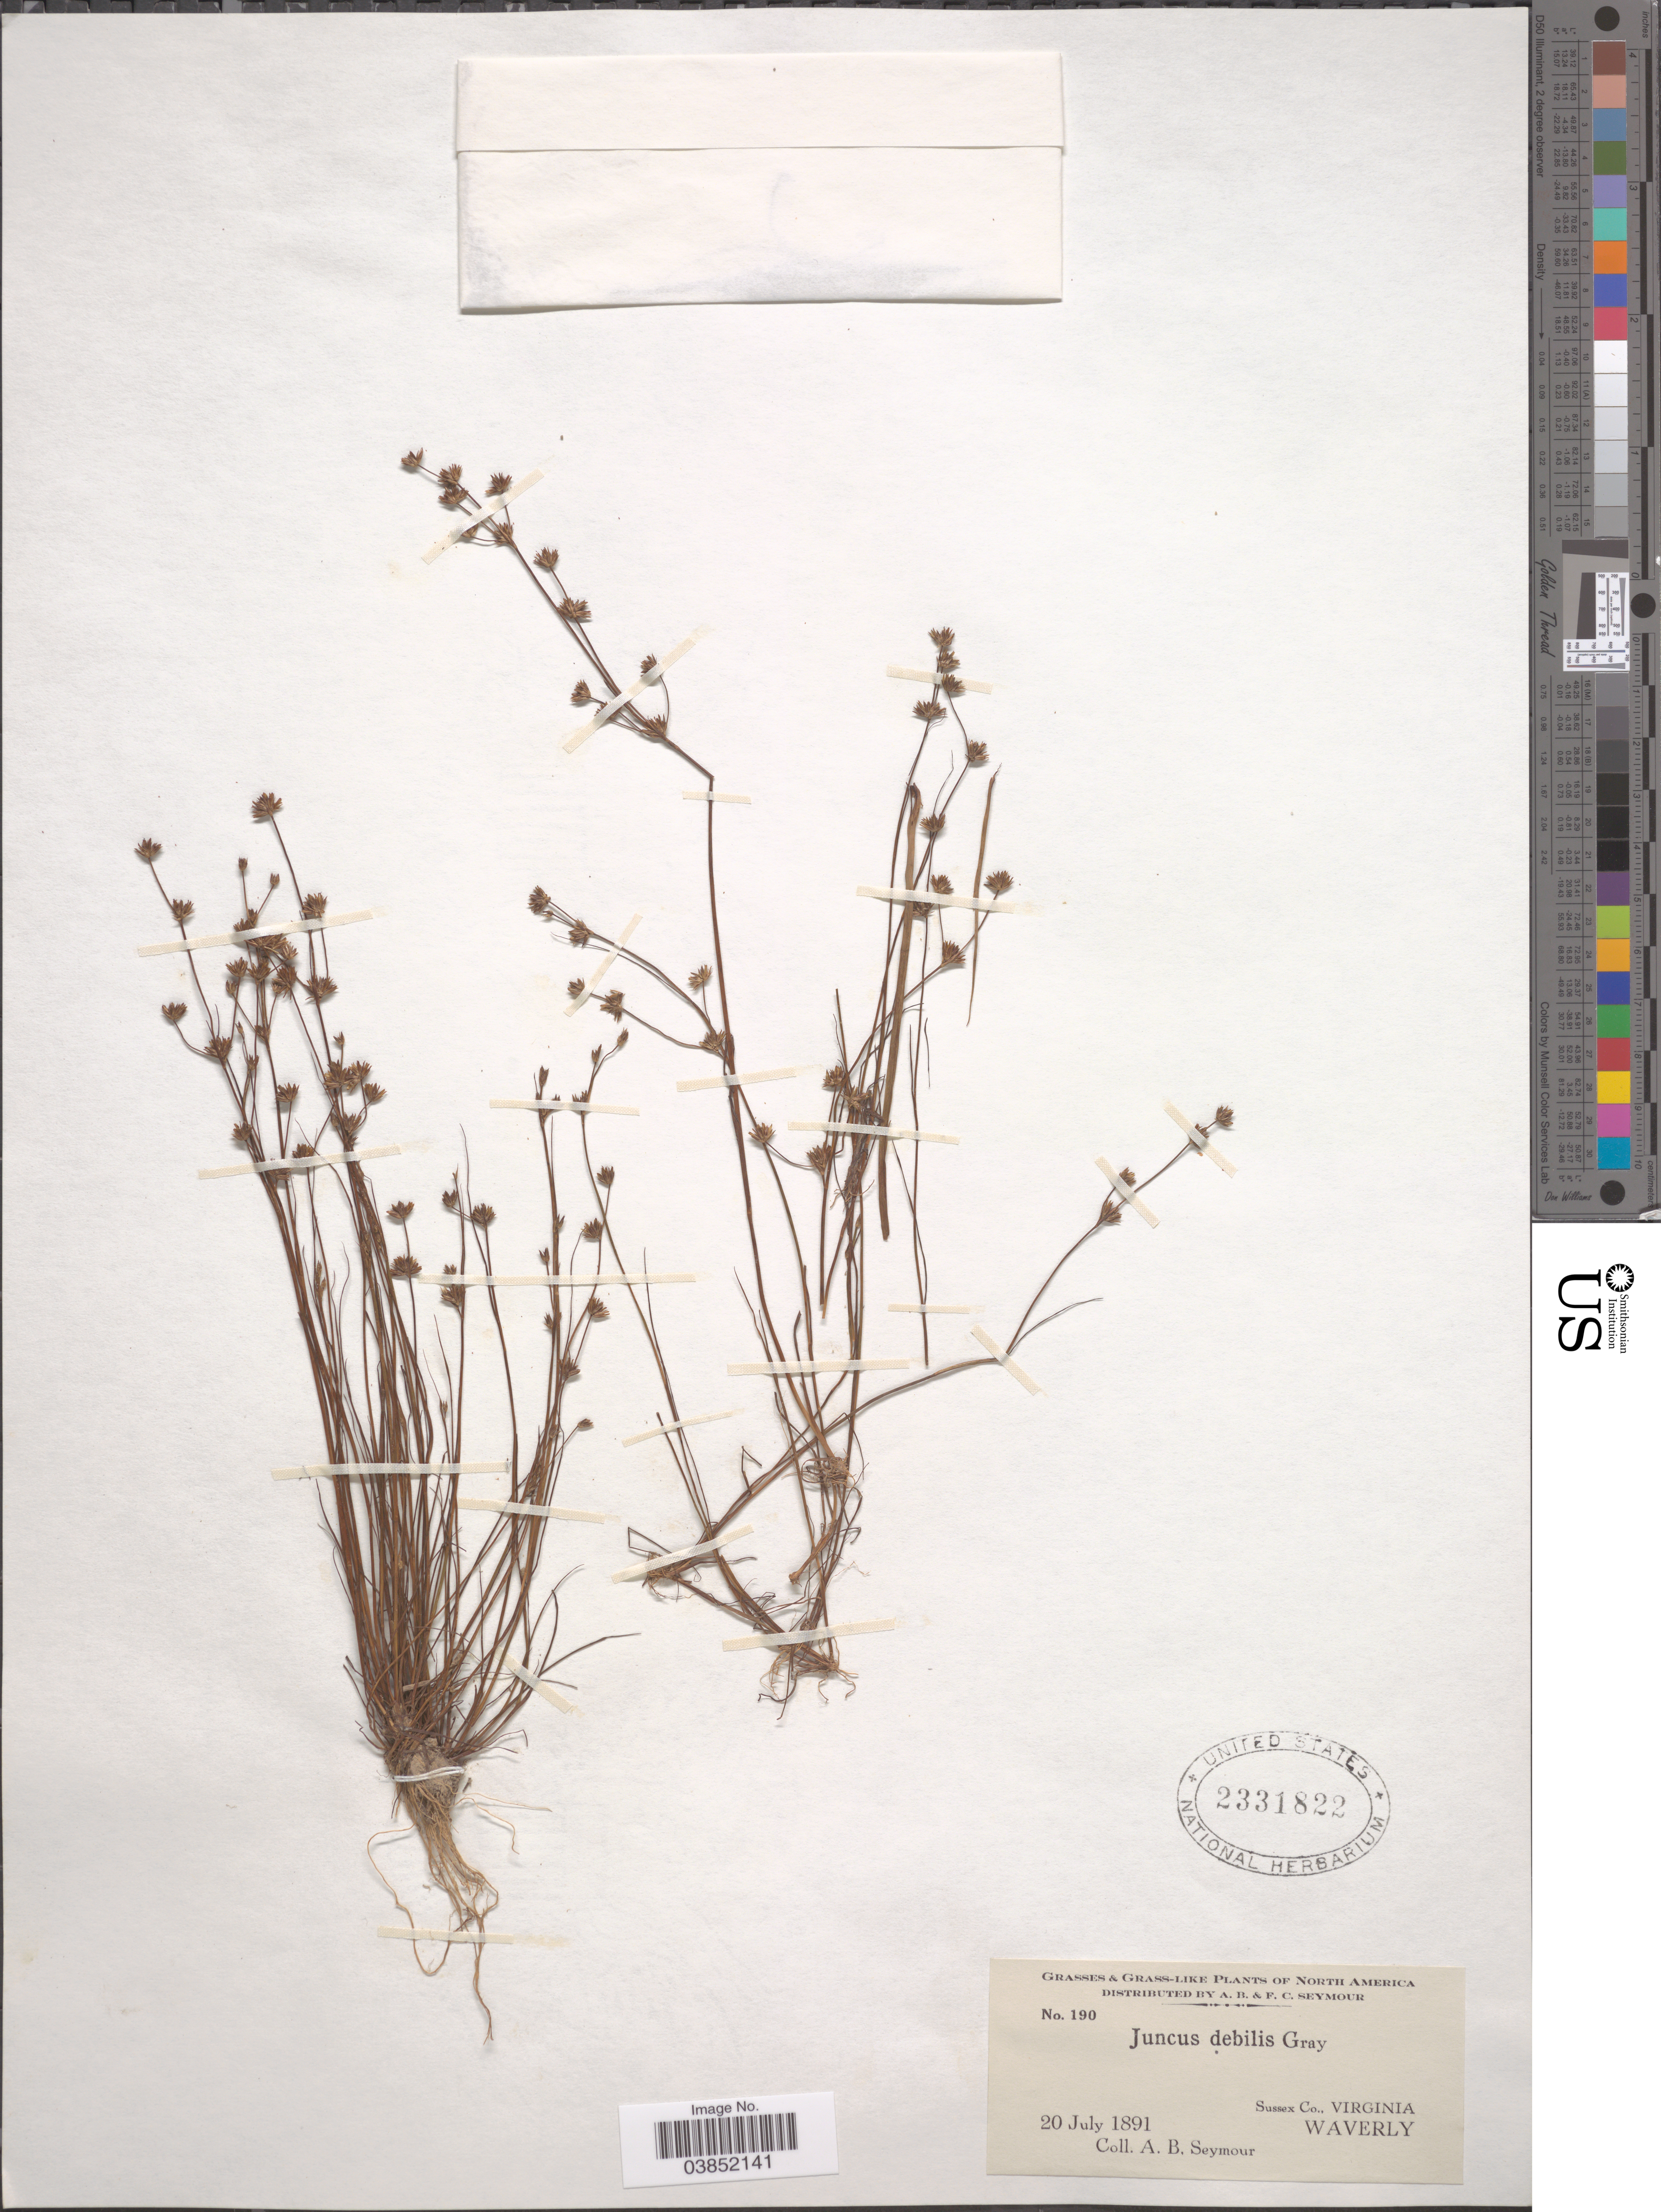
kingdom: Plantae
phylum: Tracheophyta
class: Liliopsida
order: Poales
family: Juncaceae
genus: Juncus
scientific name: Juncus debilis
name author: A. Gray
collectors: A. Seymour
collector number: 190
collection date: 1891-07-20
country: United States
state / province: Virginia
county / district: Sussex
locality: Sussex Co., Waverly.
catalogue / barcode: US 2331822